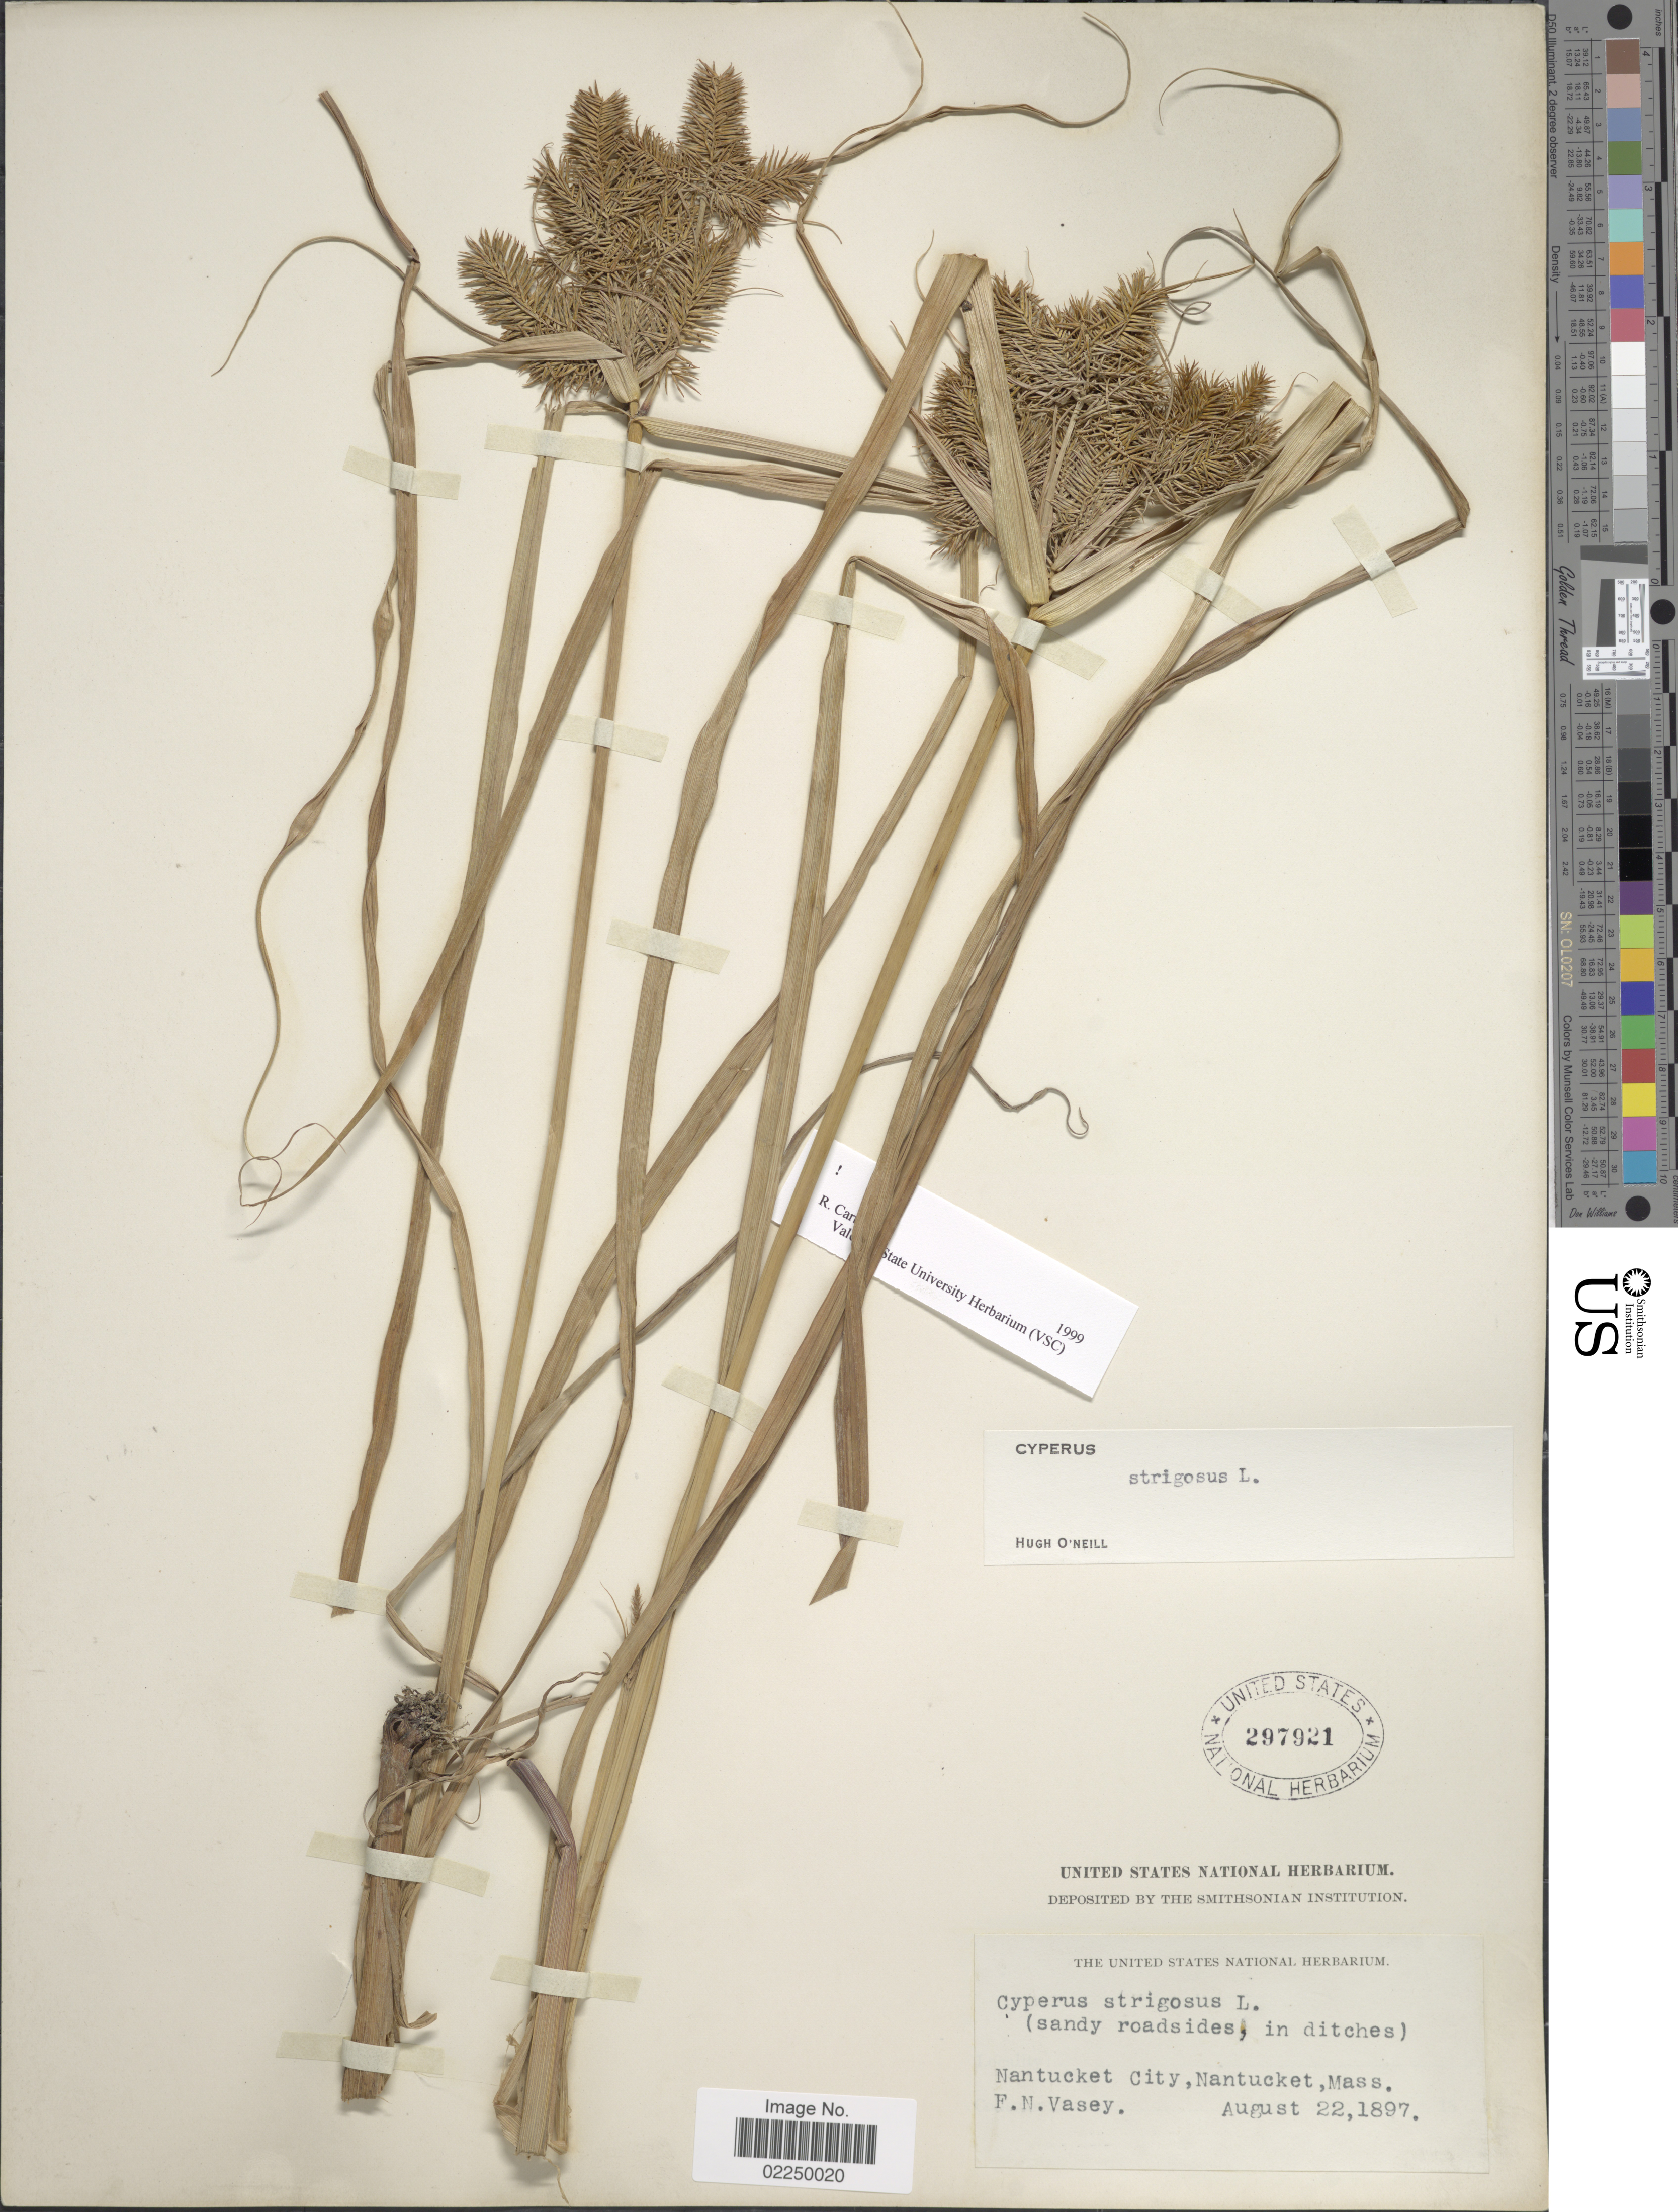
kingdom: Plantae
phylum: Tracheophyta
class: Liliopsida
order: Poales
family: Cyperaceae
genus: Cyperus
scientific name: Cyperus strigosus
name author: L.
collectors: F. N. Vasey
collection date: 1897-08-22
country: United States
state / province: Massachusetts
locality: Nantucket City, Nantucket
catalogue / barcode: US 297921